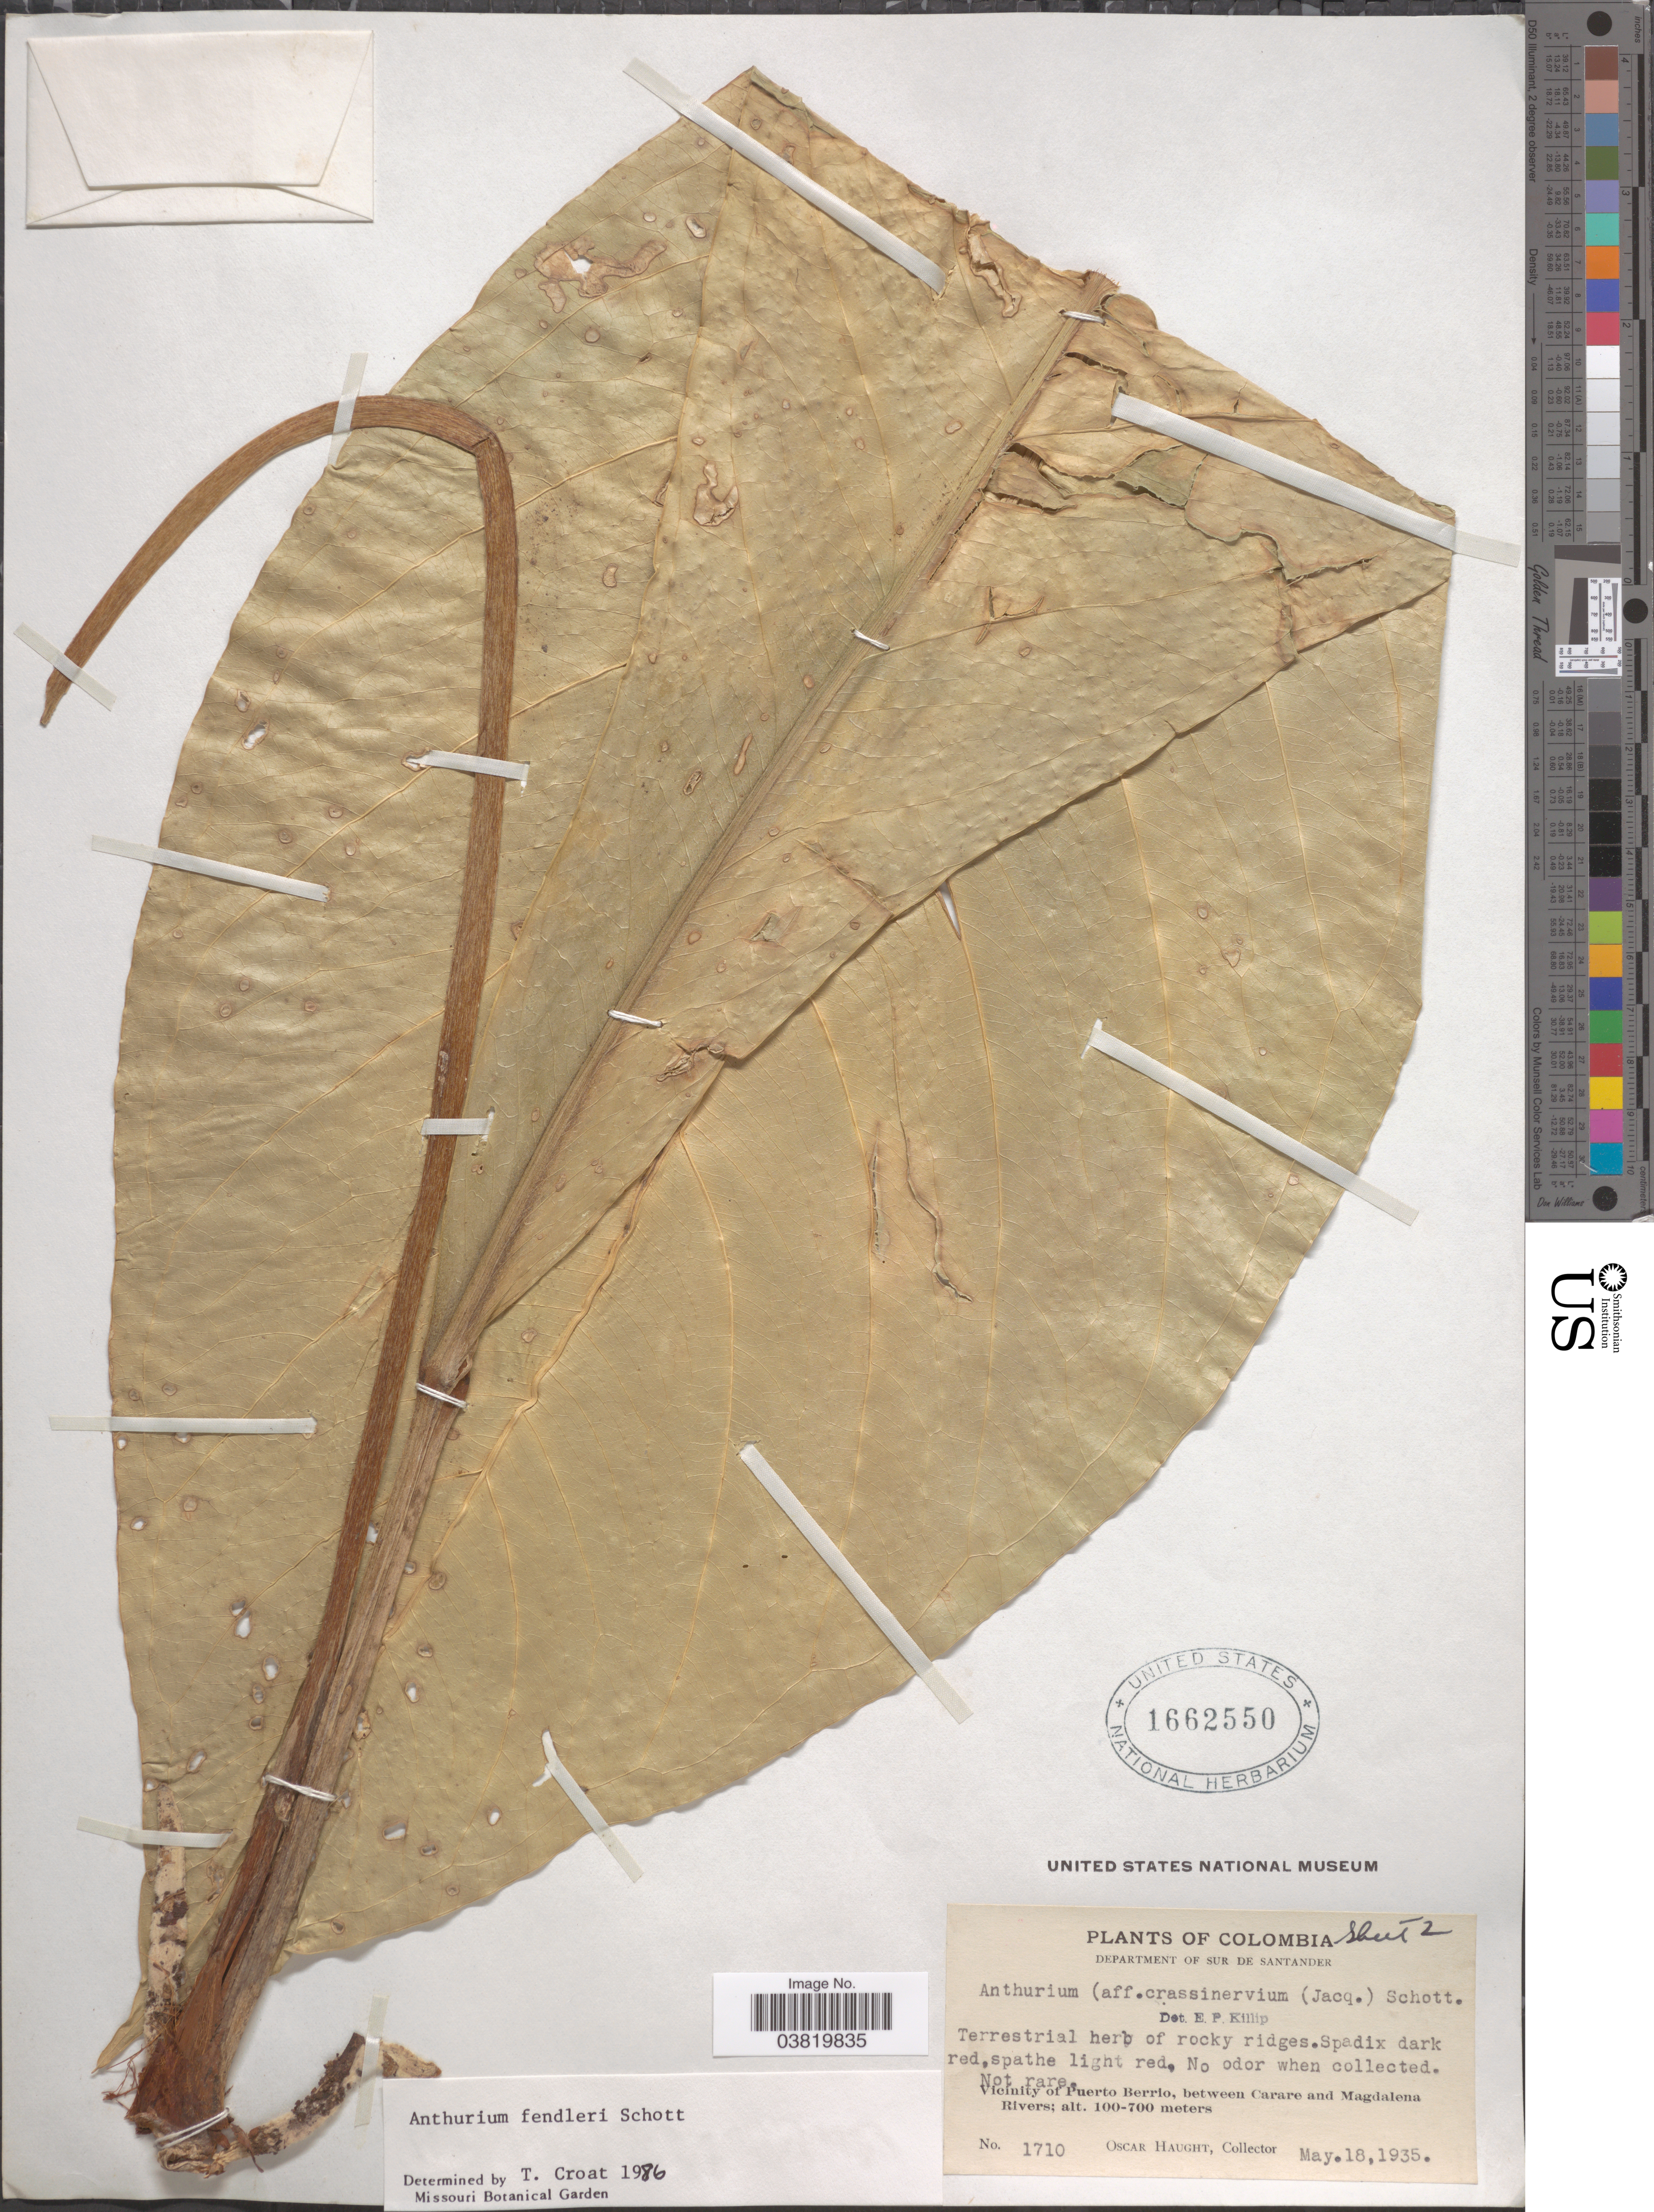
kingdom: Plantae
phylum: Tracheophyta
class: Liliopsida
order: Alismatales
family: Araceae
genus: Anthurium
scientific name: Anthurium fendleri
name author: Schott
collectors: O. Haught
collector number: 1710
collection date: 1935-05-18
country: Colombia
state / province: Santander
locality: Department of Sur de Santander. Vicinity of Puerto Berrio, between Carare and Magdalena Rivers.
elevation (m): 100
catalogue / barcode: US 1662550